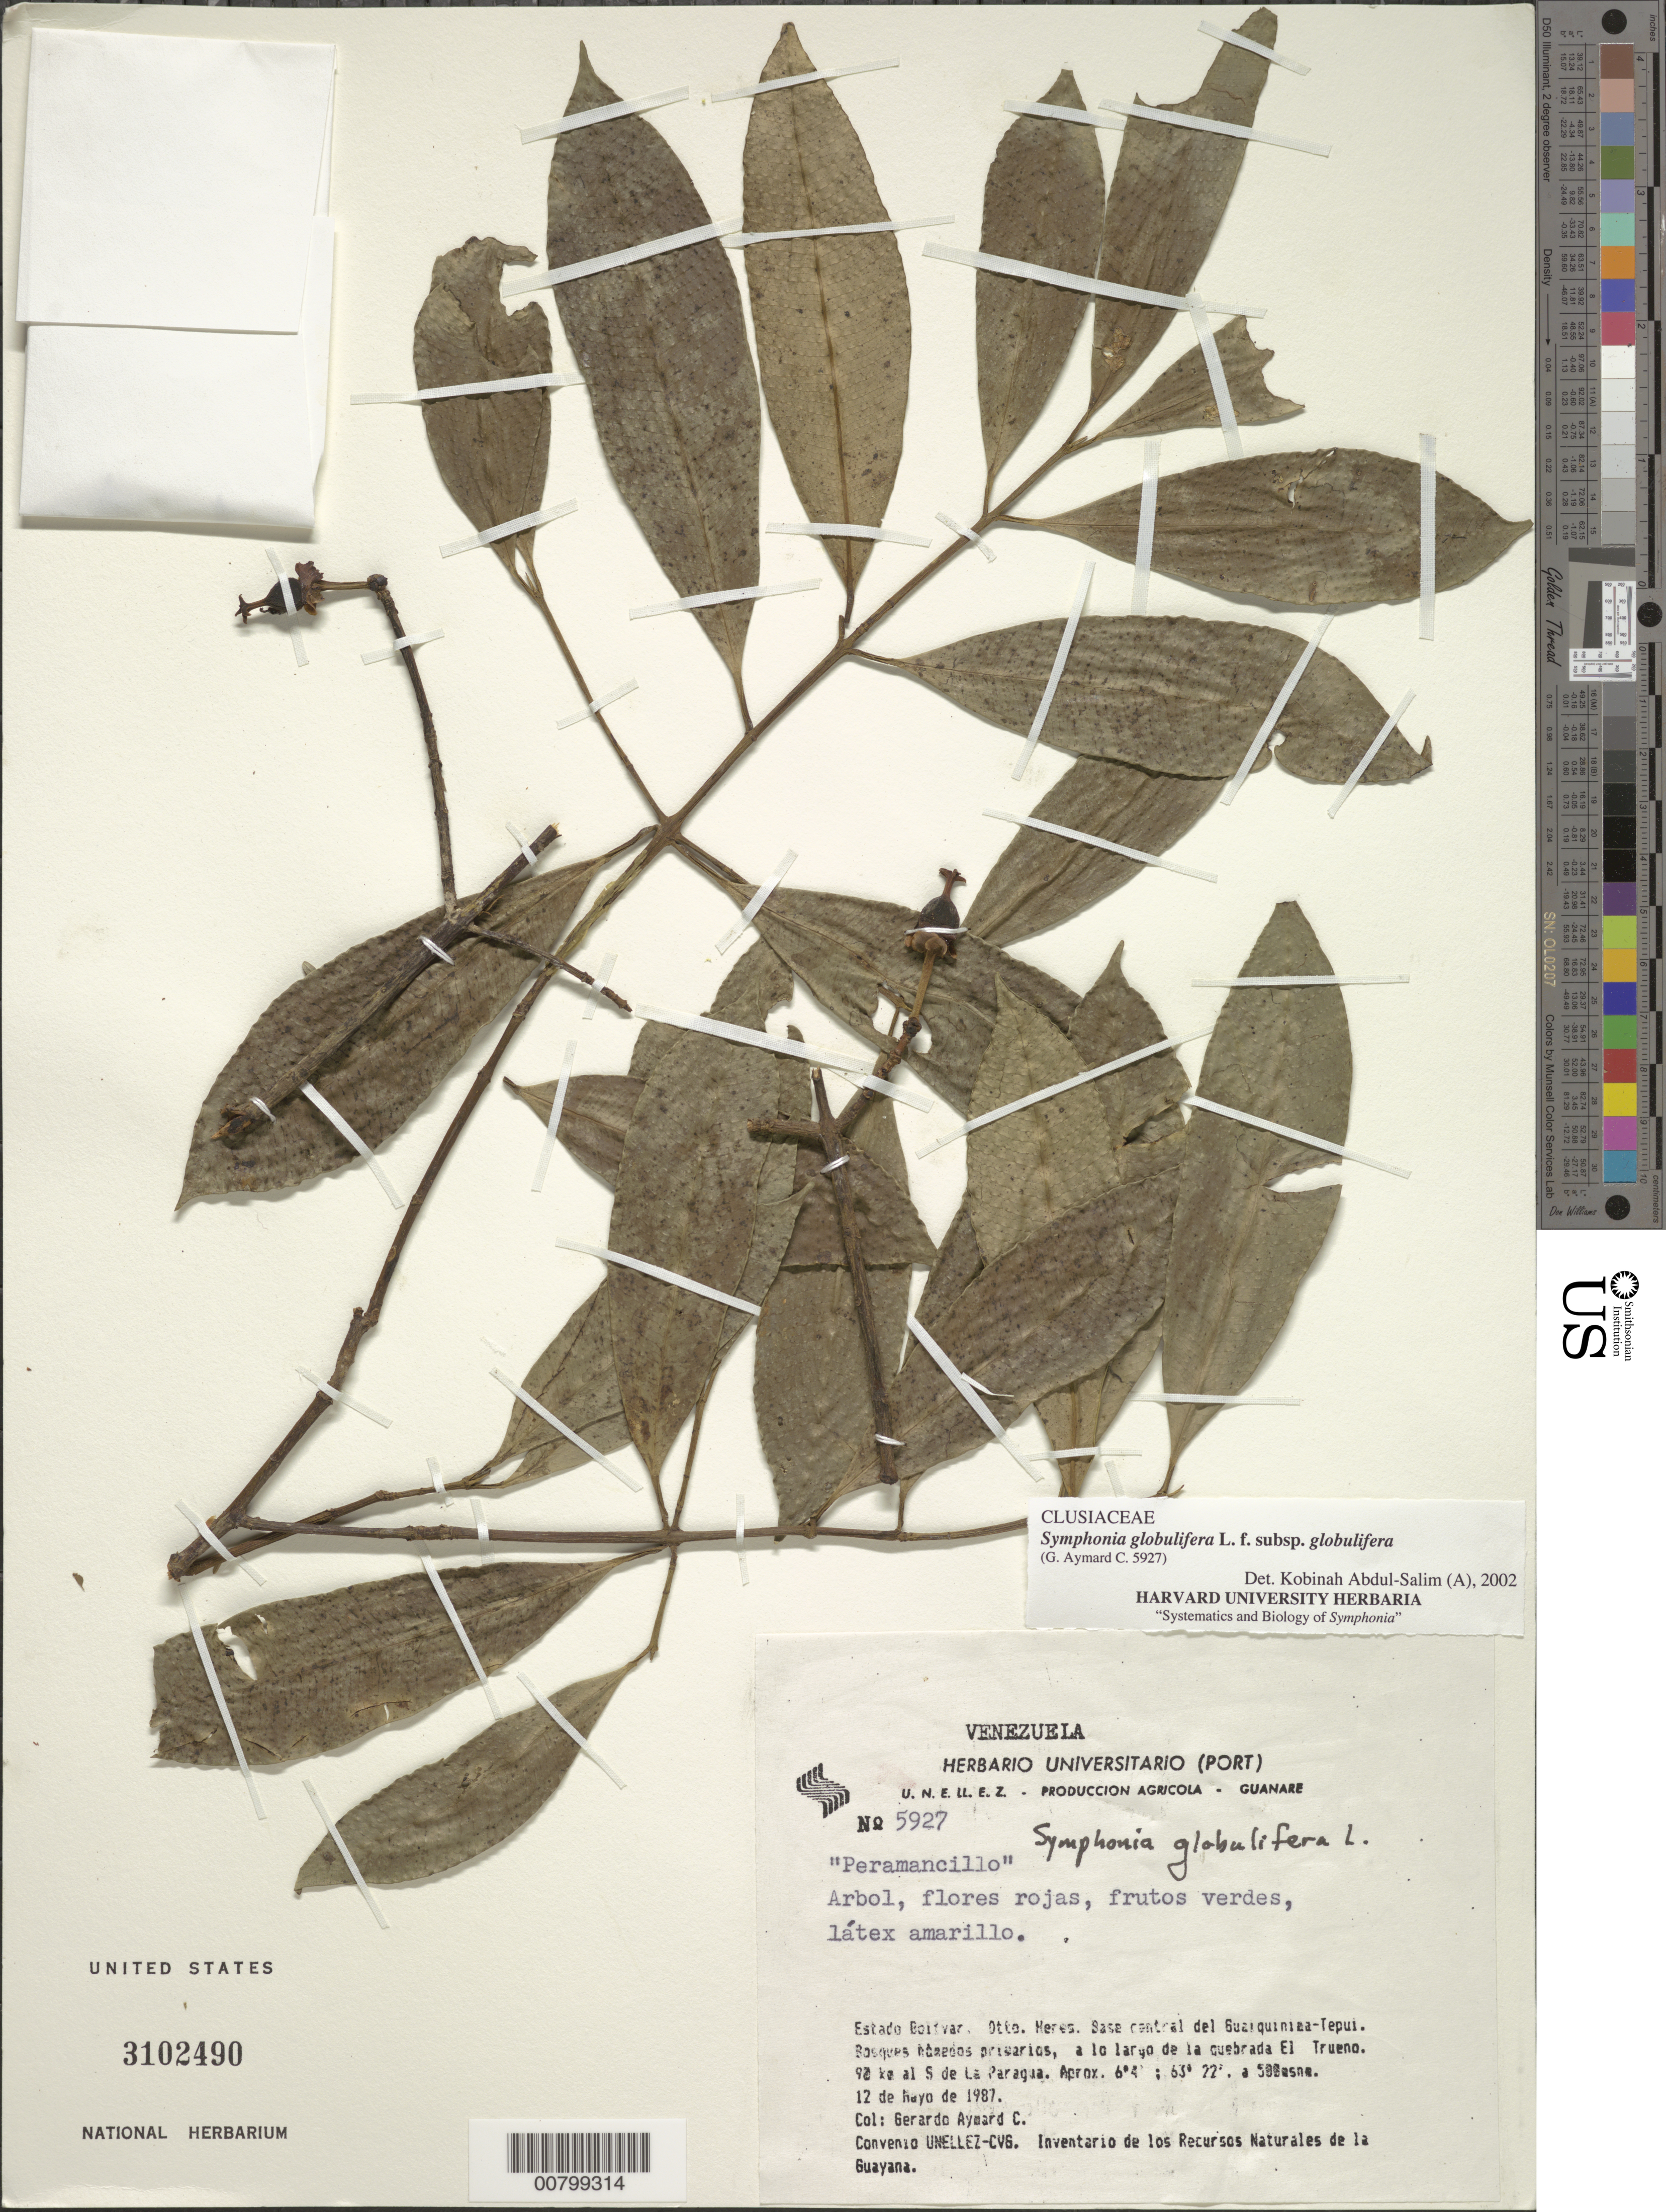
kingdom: Plantae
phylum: Tracheophyta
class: Magnoliopsida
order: Malpighiales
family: Clusiaceae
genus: Symphonia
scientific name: Symphonia globulifera subsp. globulifera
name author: L. f.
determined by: Abdul-Salim, K.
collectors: G. A. Aymard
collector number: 5927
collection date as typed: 12-May-87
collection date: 1987-05-12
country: Venezuela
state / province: Bolívar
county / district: Heres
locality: Guaiquinima-tepuí, base central, El Trueno, 90 m al S de La Paragua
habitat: Primary wet forest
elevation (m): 500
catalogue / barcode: US 3102490